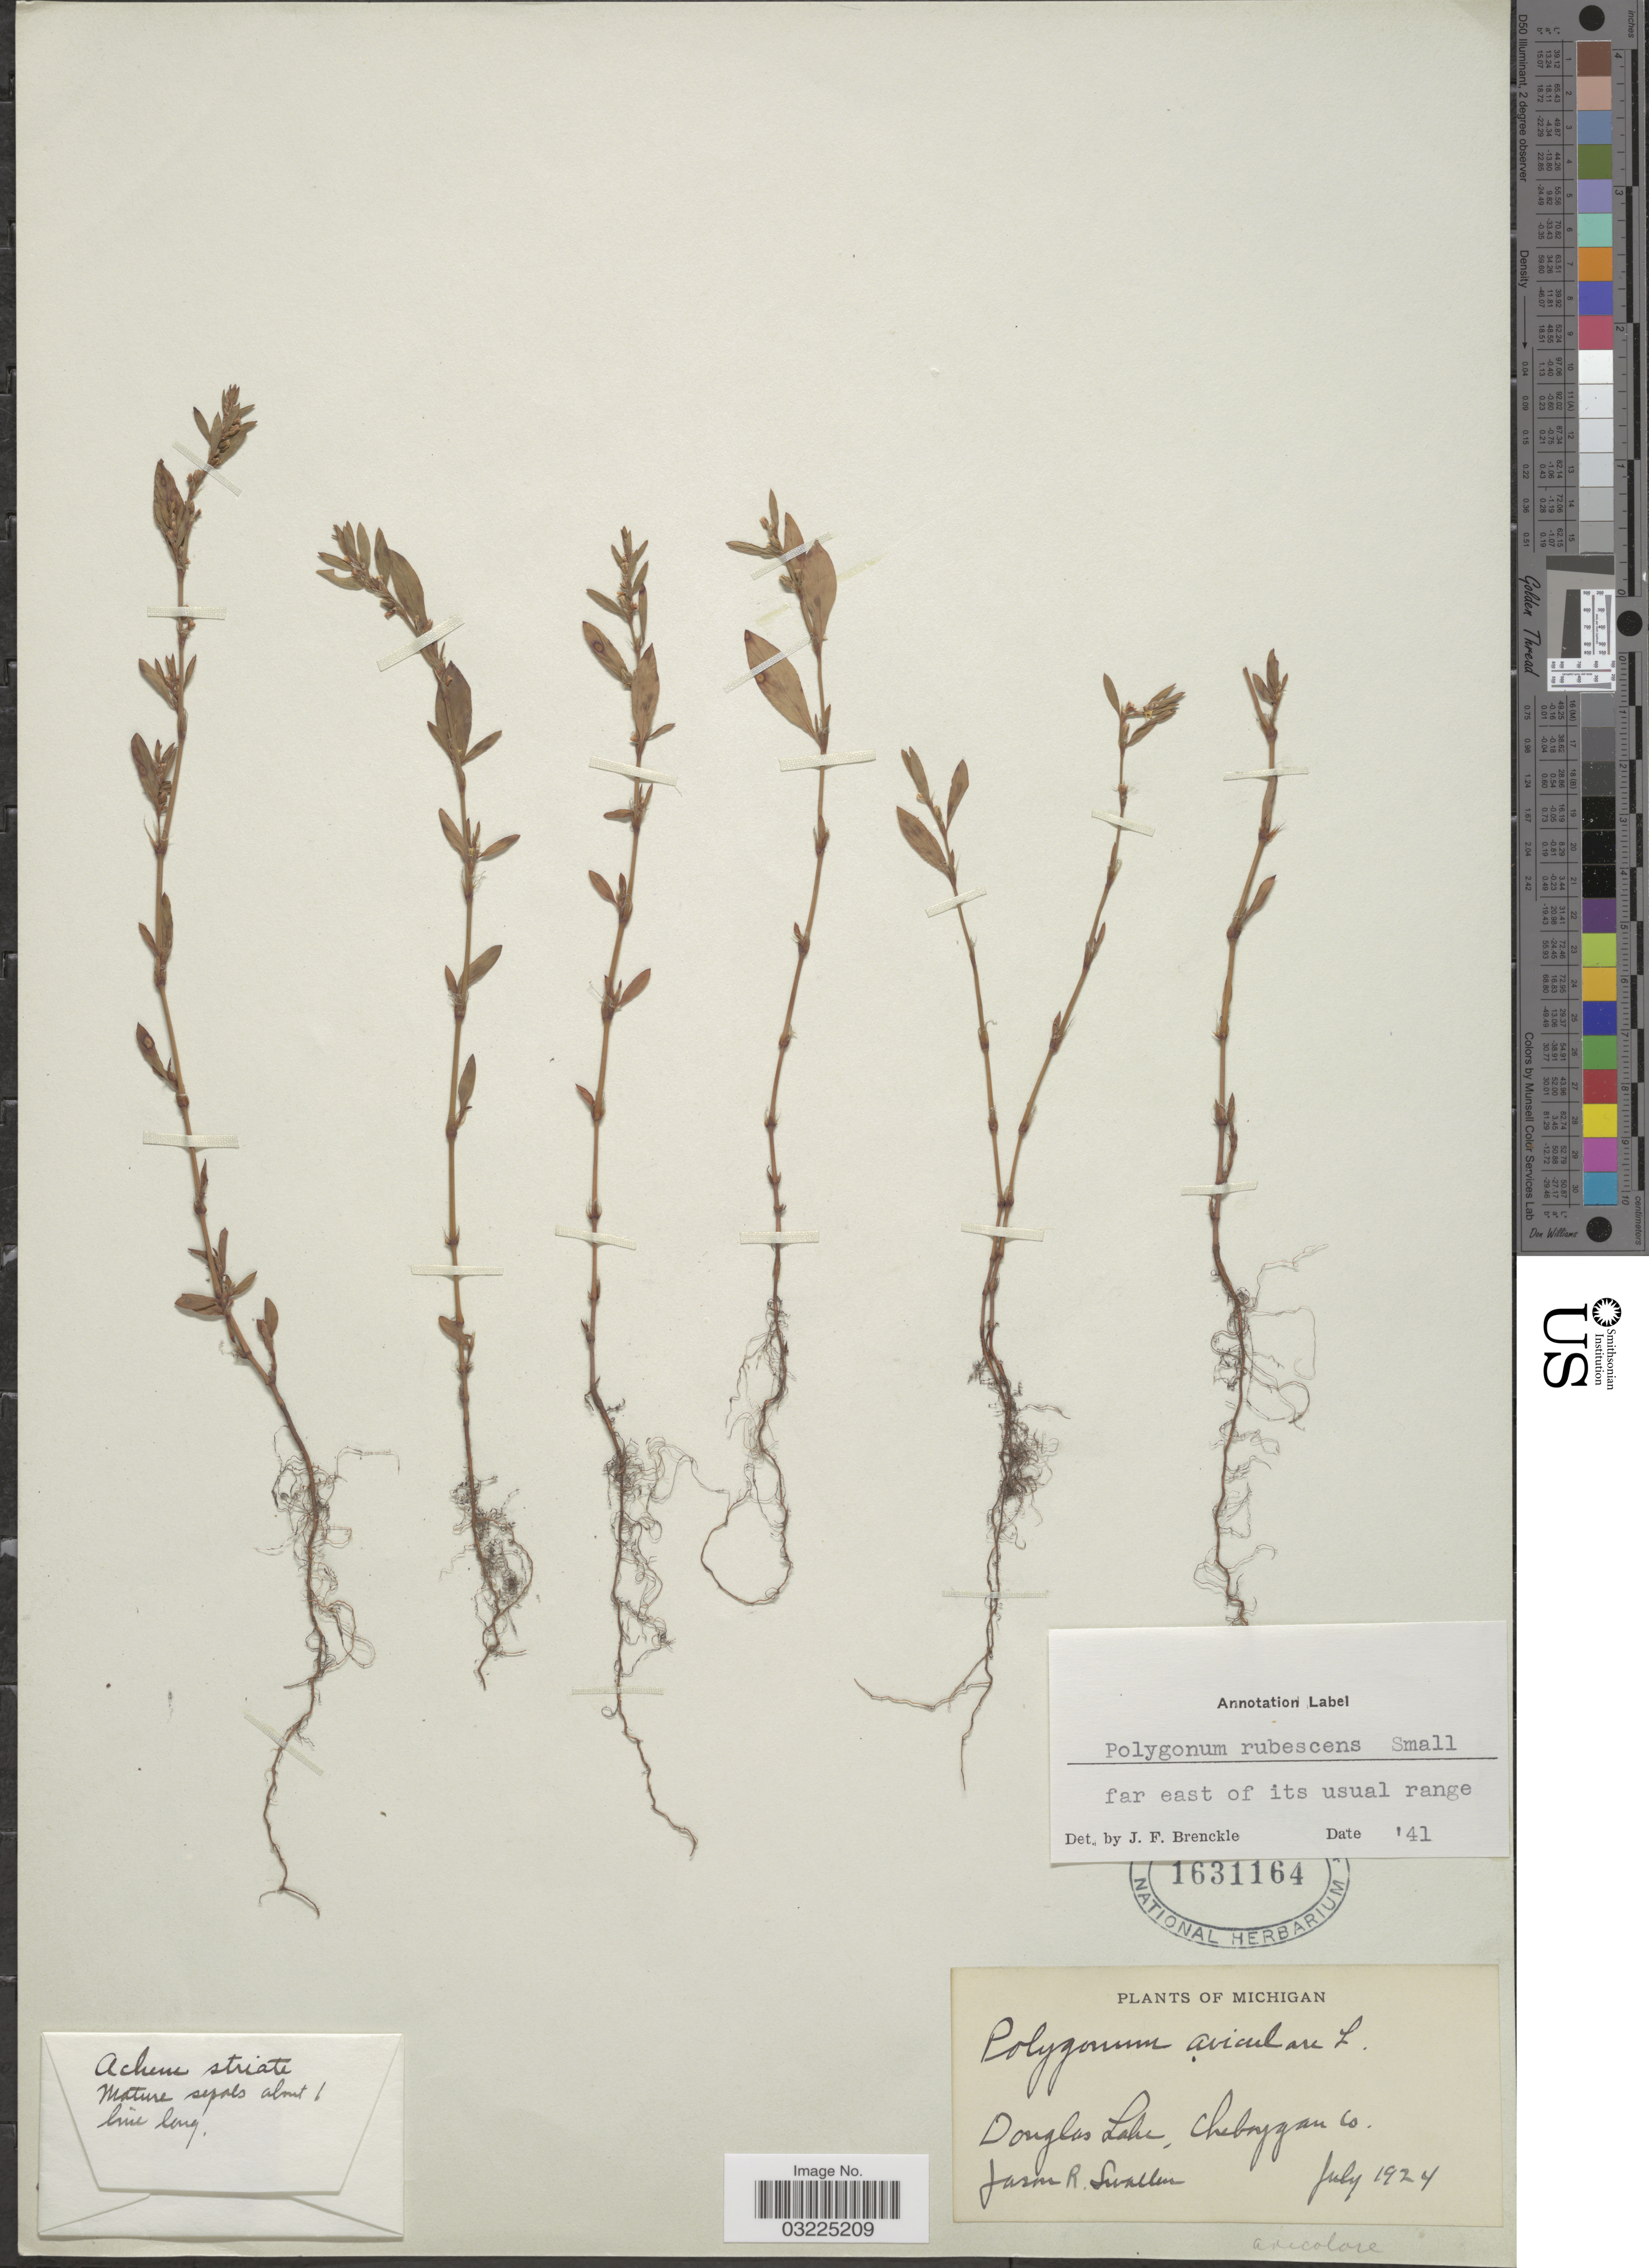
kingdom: Plantae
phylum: Tracheophyta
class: Magnoliopsida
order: Caryophyllales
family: Polygonaceae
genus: Polygonum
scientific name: Polygonum rubescens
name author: Small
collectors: J. R. Swallen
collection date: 1924-07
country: United States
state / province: Michigan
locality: Douglas Lake, Cheboygan Co.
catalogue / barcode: US 1631164